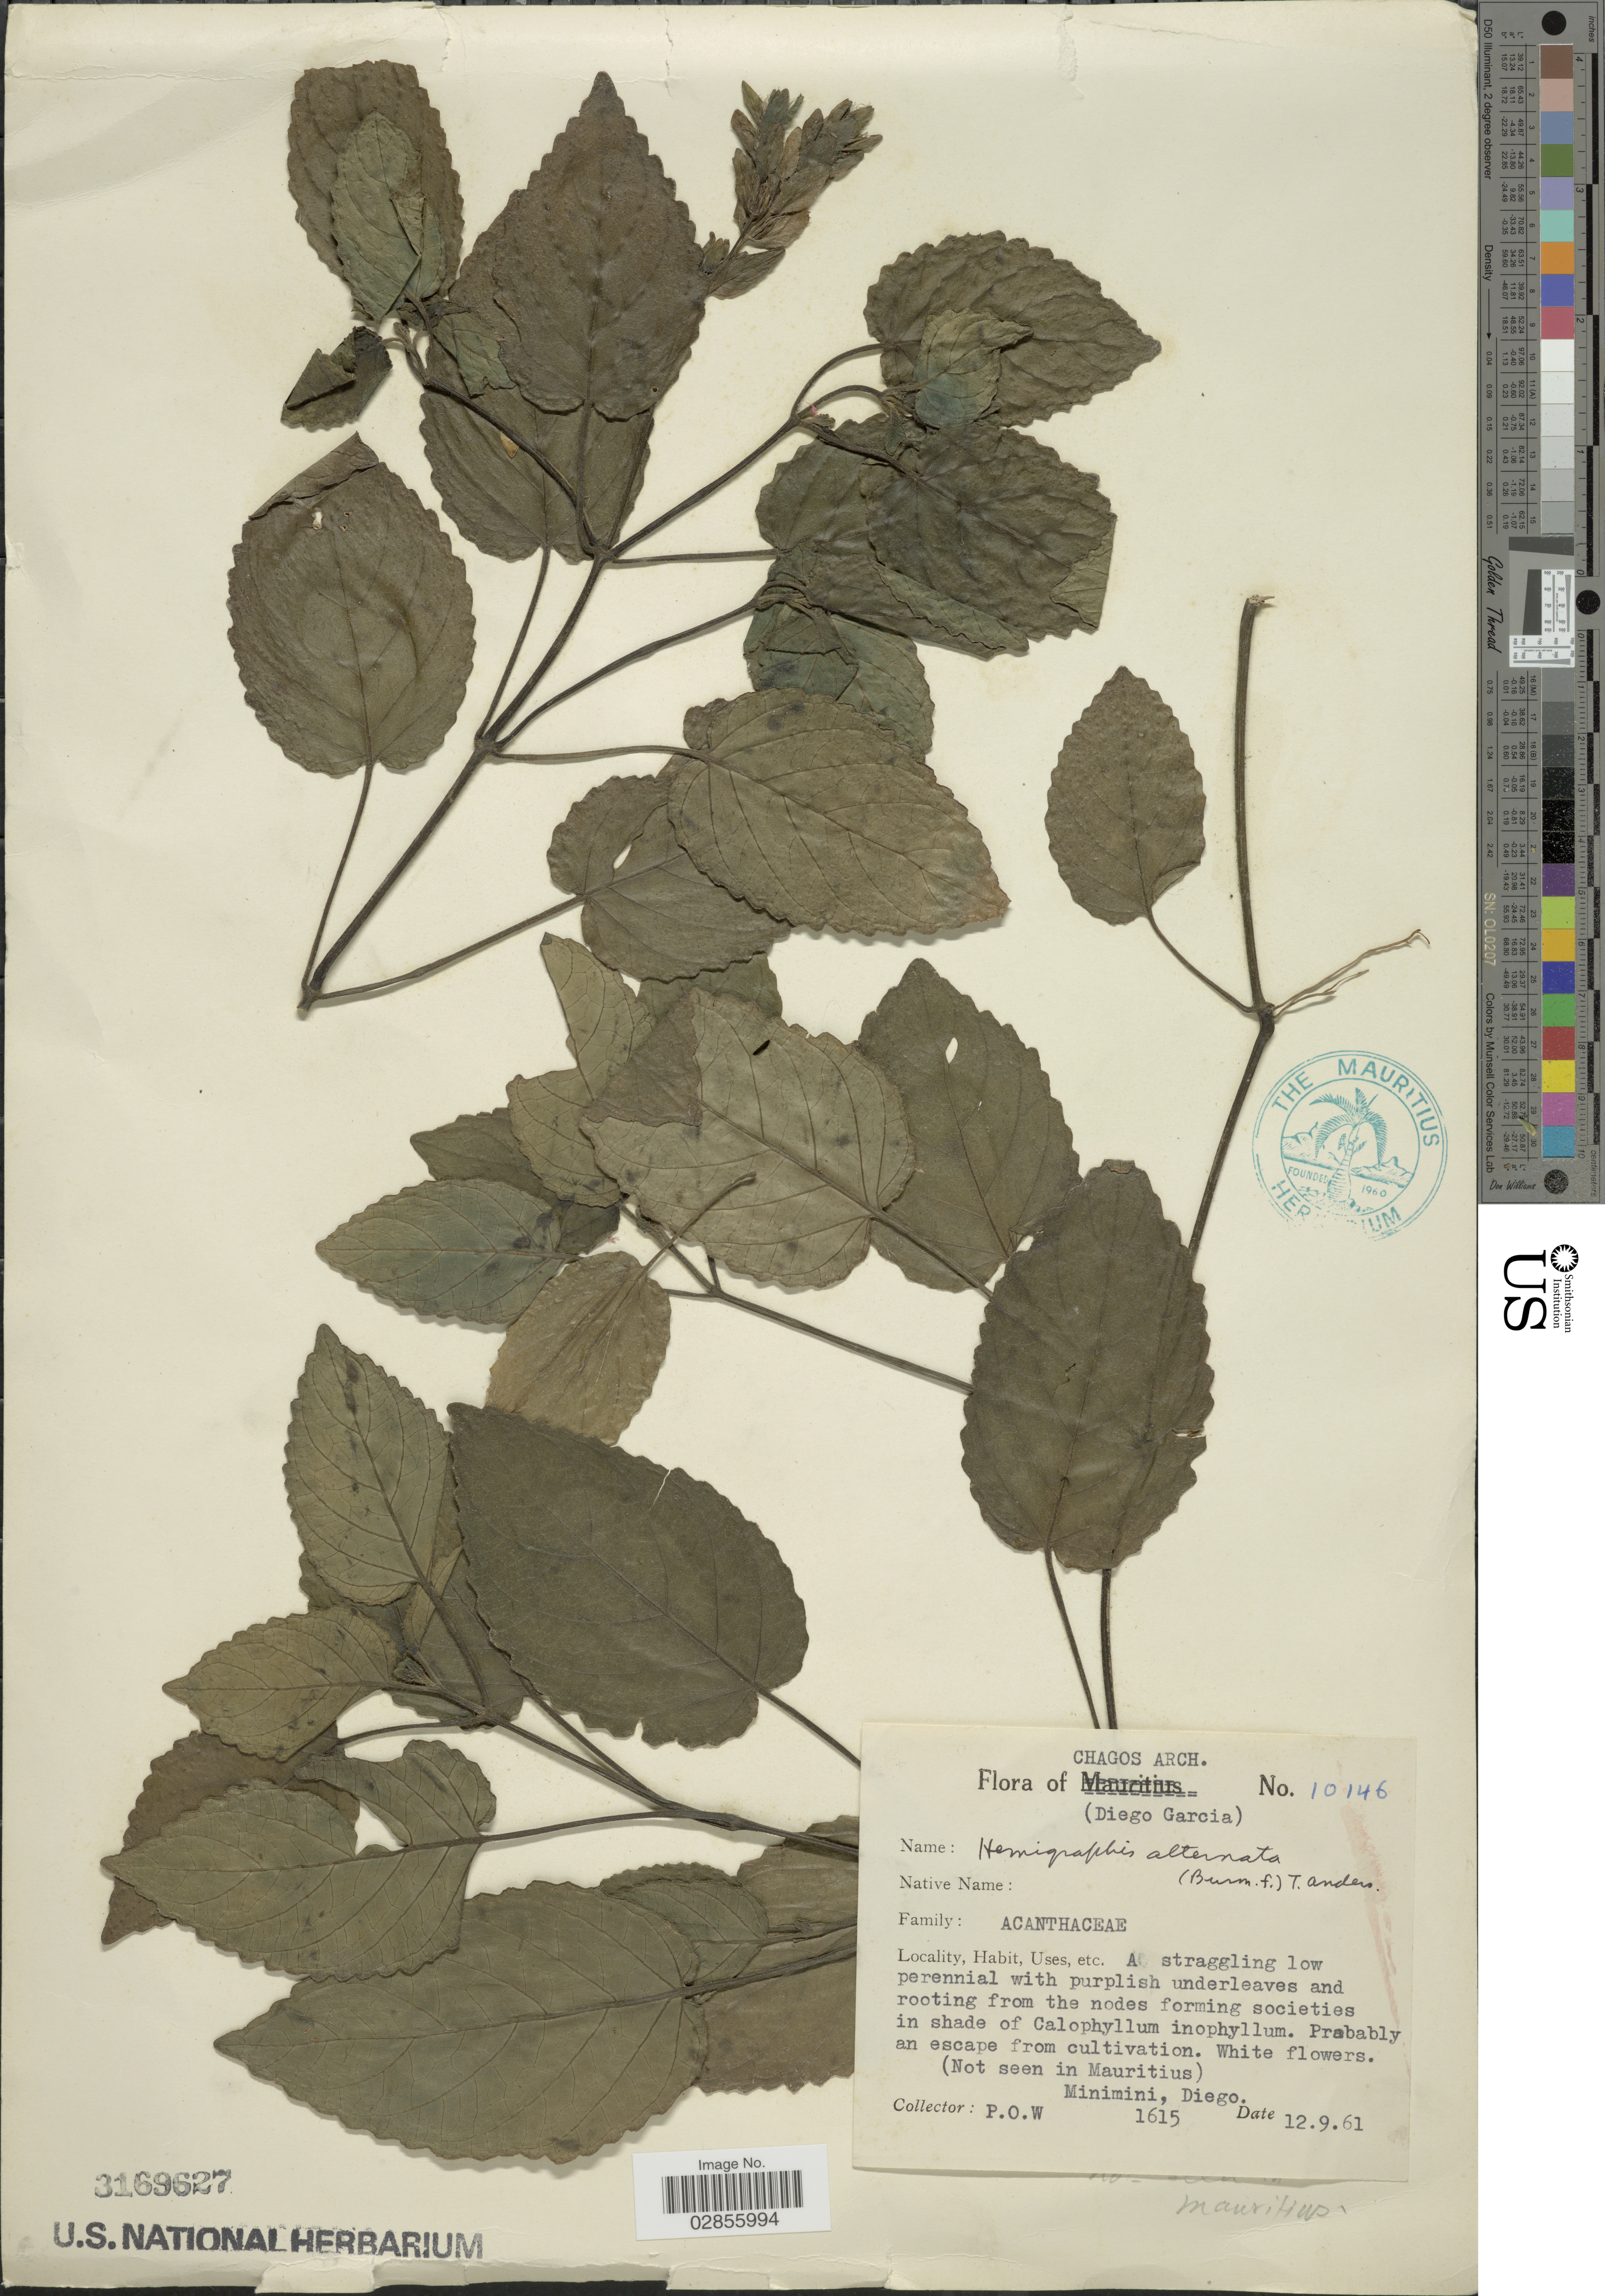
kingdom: Plantae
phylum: Tracheophyta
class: Magnoliopsida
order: Lamiales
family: Acanthaceae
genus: Strobilanthes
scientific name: Strobilanthes reptans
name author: (G. Forst.) Moylan ex Y.F. Deng & J.R.I. Wood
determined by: Wagner, W. L., (BOT), Smithsonian Institution - National Museum of Natural History (UNITED STATES)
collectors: P. O. W.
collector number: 1615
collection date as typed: Transcribed d/m/y: 12/9/61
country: British Indian Ocean Territory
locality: Chagos Arch. (Diego Garcia). Minimini, Diego.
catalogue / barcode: US 3169627